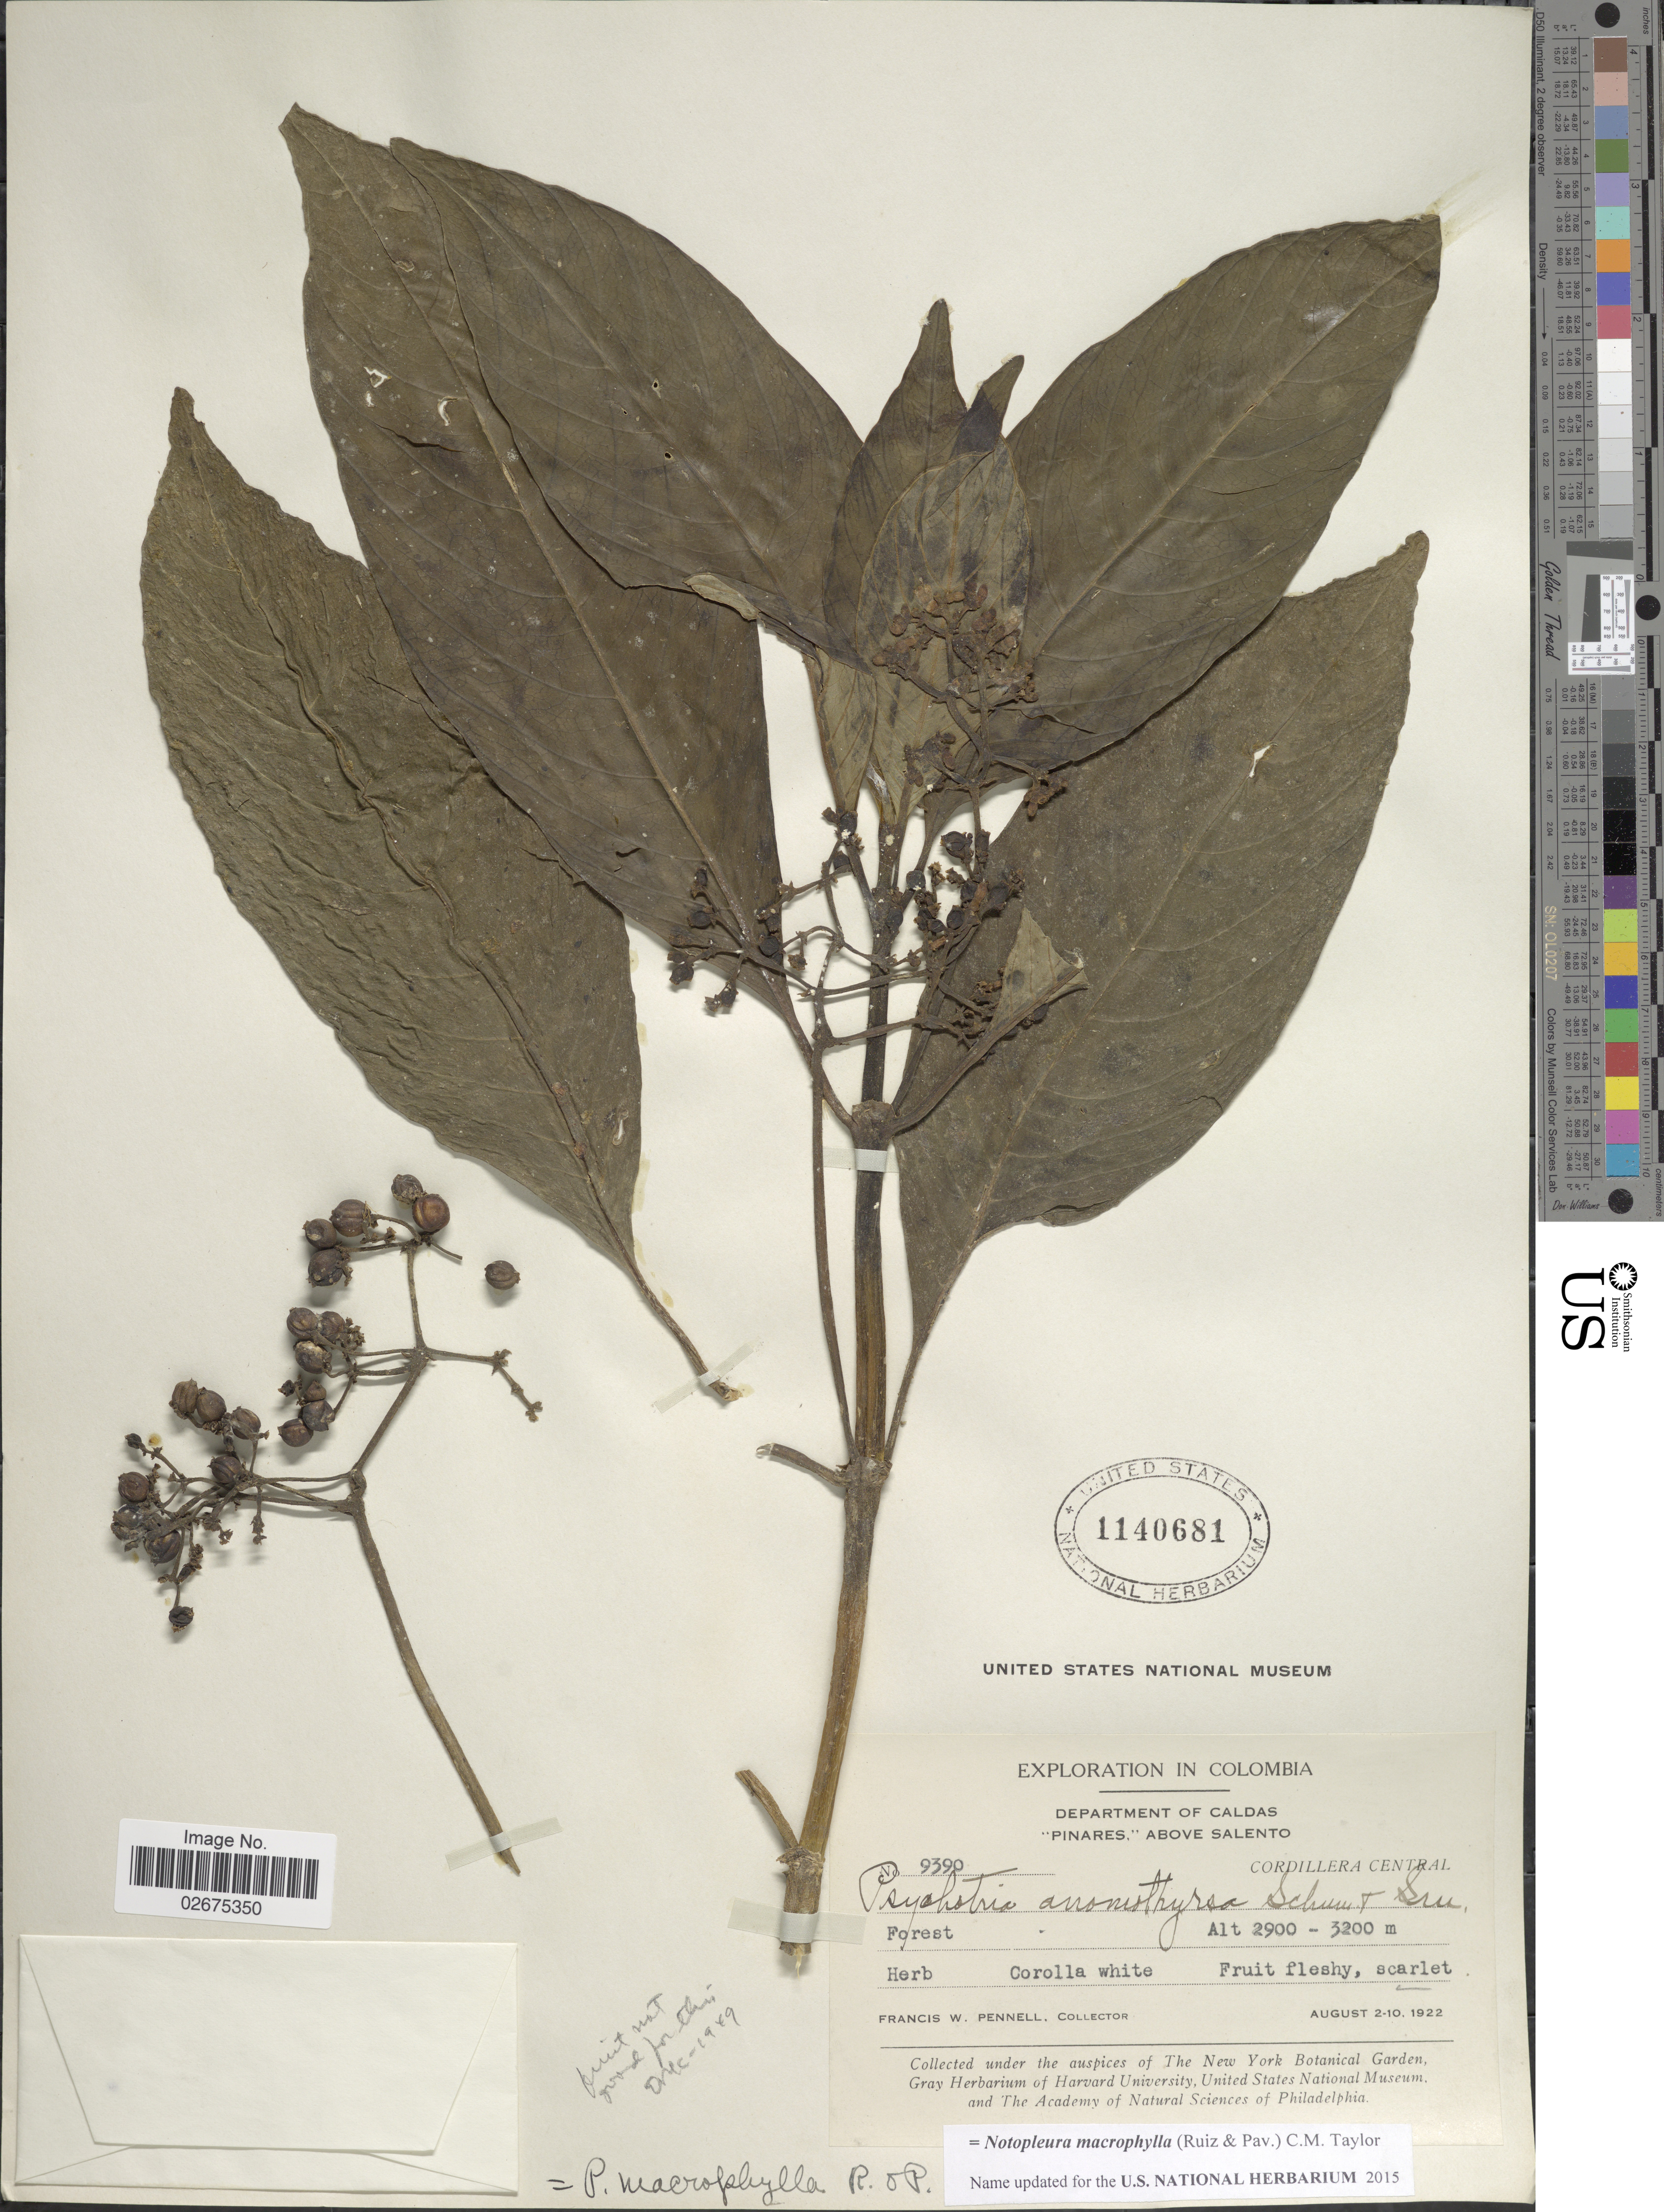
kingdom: Plantae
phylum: Tracheophyta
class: Magnoliopsida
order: Gentianales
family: Rubiaceae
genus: Notopleura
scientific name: Notopleura macrophylla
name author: (Ruiz & Pav.) C.M. Taylor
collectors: F. W. Pennell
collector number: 9390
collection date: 1922-08-02/1922-08-10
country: Colombia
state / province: Caldas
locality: Department of Caldas 'Pinares', above Salento, Cordillera Central, Forest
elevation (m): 2900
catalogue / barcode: US 1140681